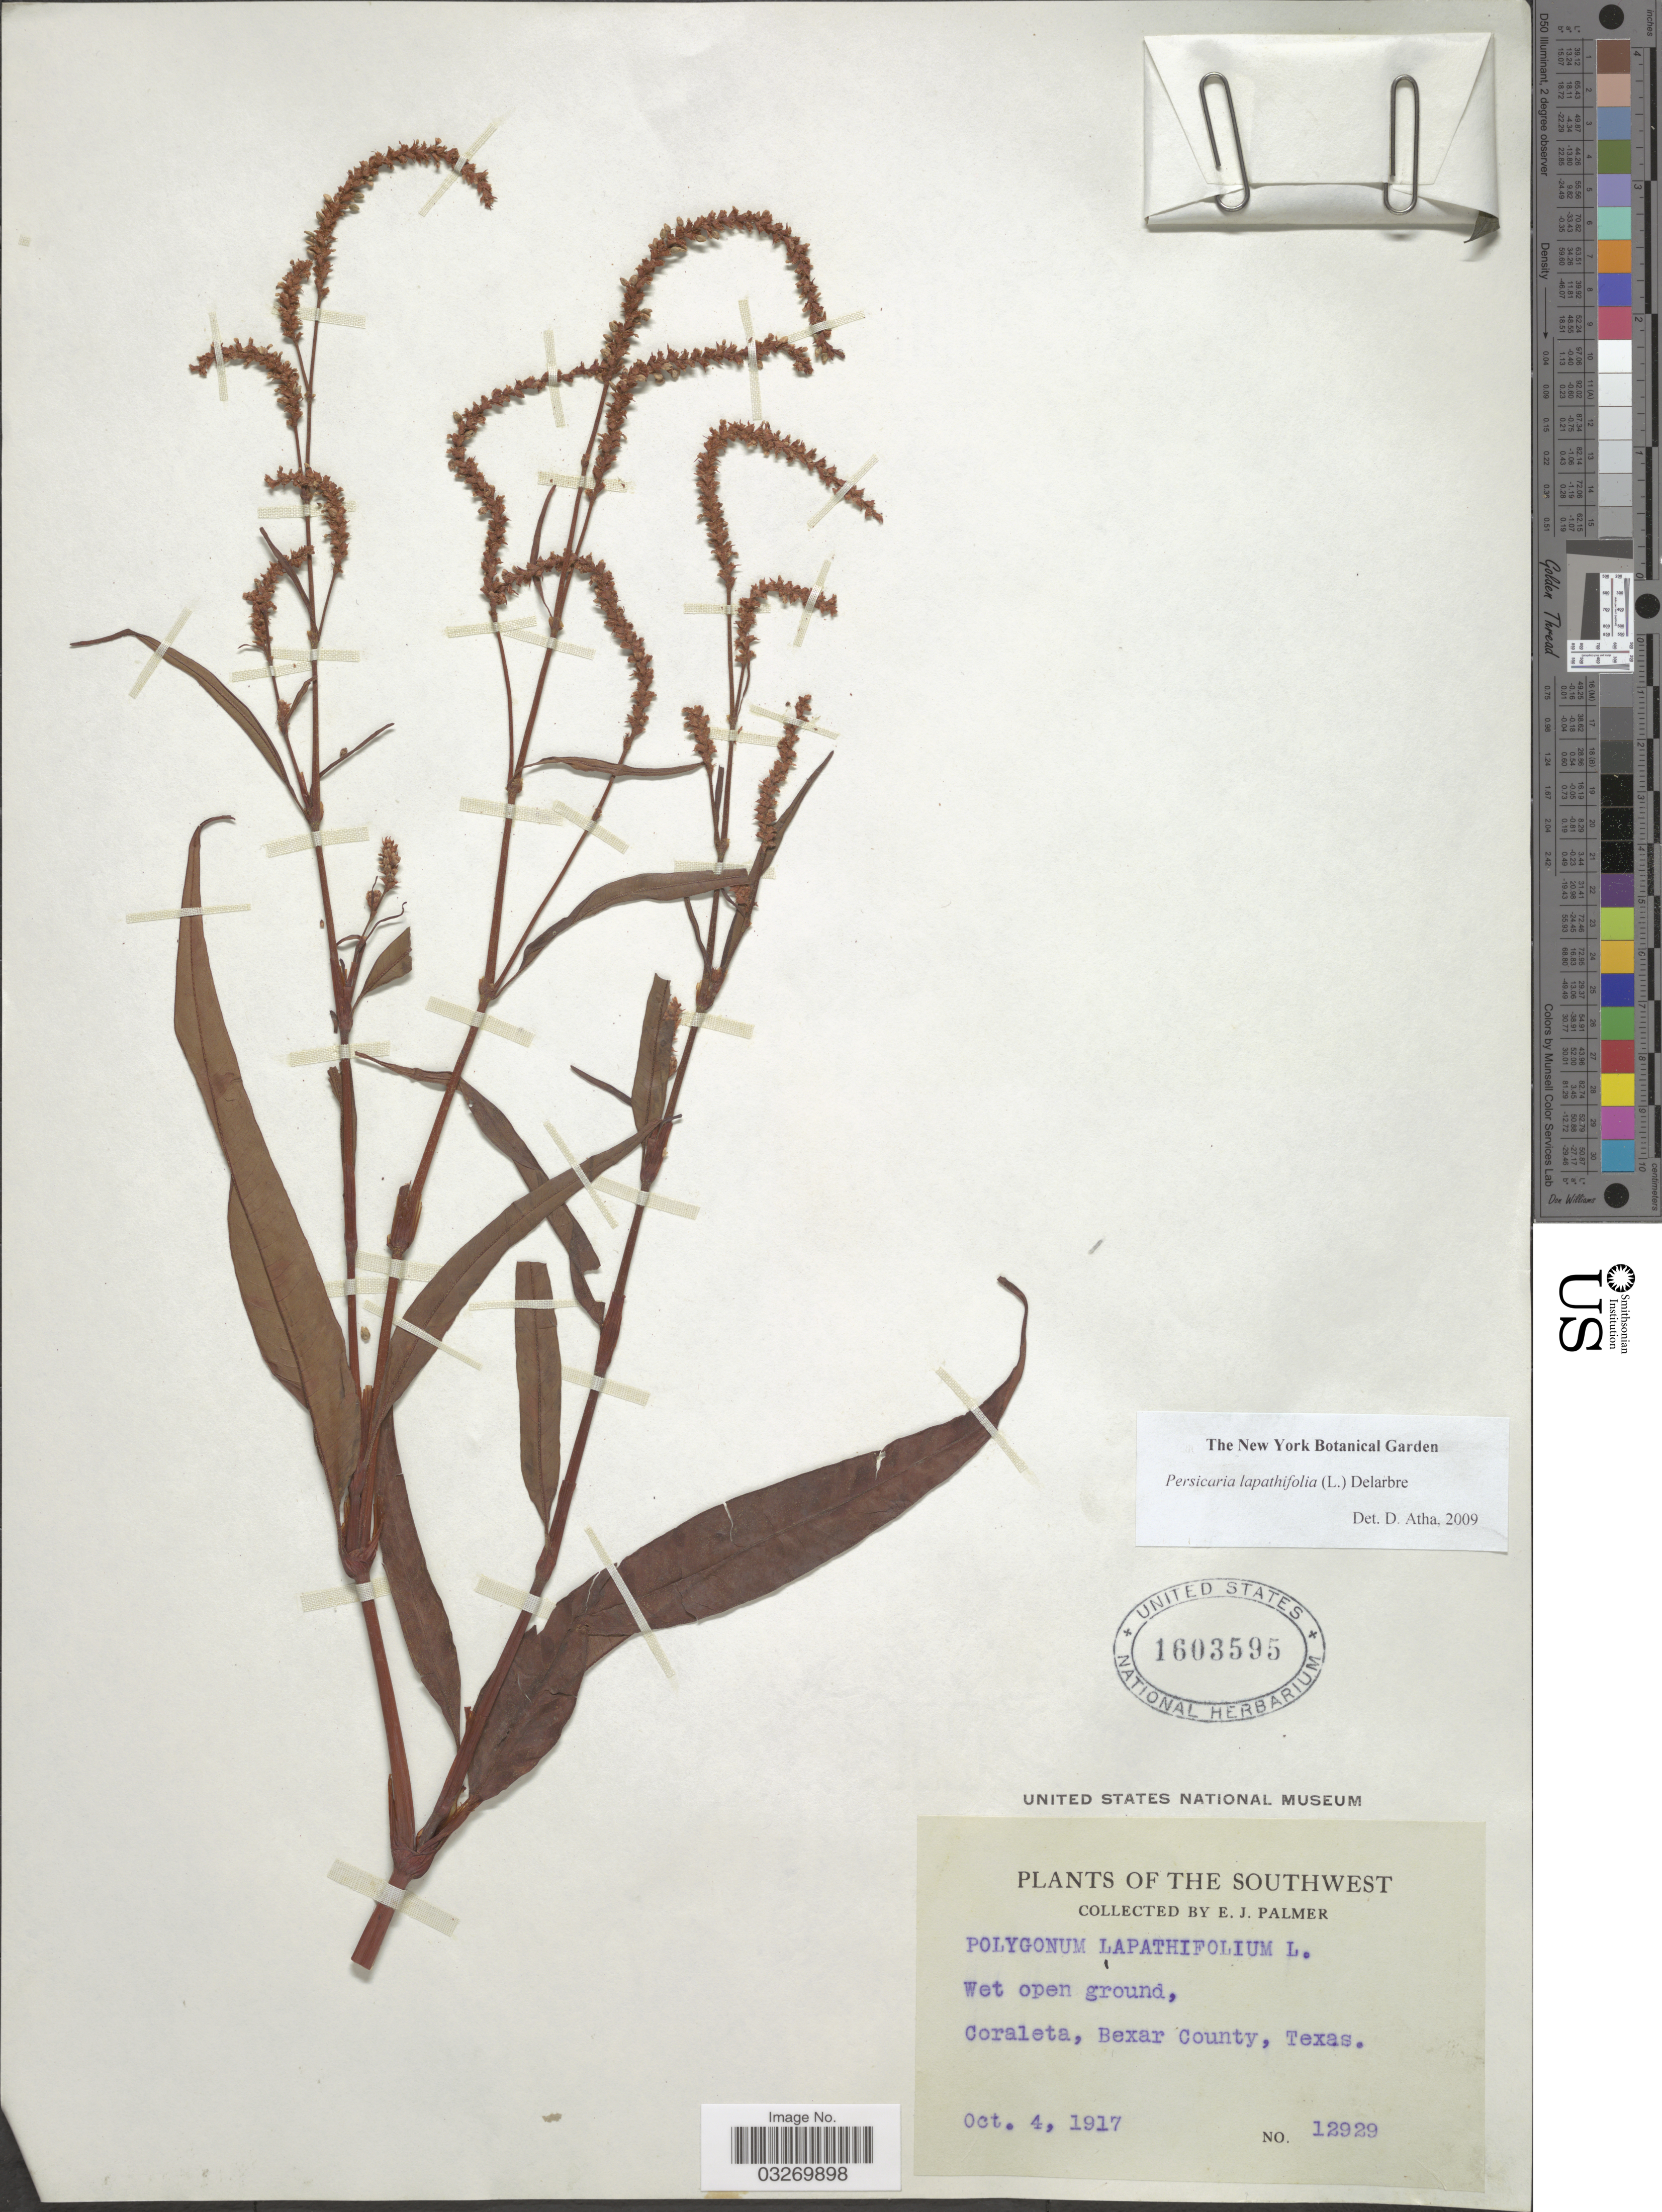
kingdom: Plantae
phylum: Tracheophyta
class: Magnoliopsida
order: Caryophyllales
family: Polygonaceae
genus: Persicaria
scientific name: Persicaria lapathifolia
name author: (L.) Delarbre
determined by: Atha, D. E.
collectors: E. J. Palmer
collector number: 12929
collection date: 1917-10-04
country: United States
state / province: Texas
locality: The Southwest. Coraleta, Bexar County.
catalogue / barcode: US 1603595